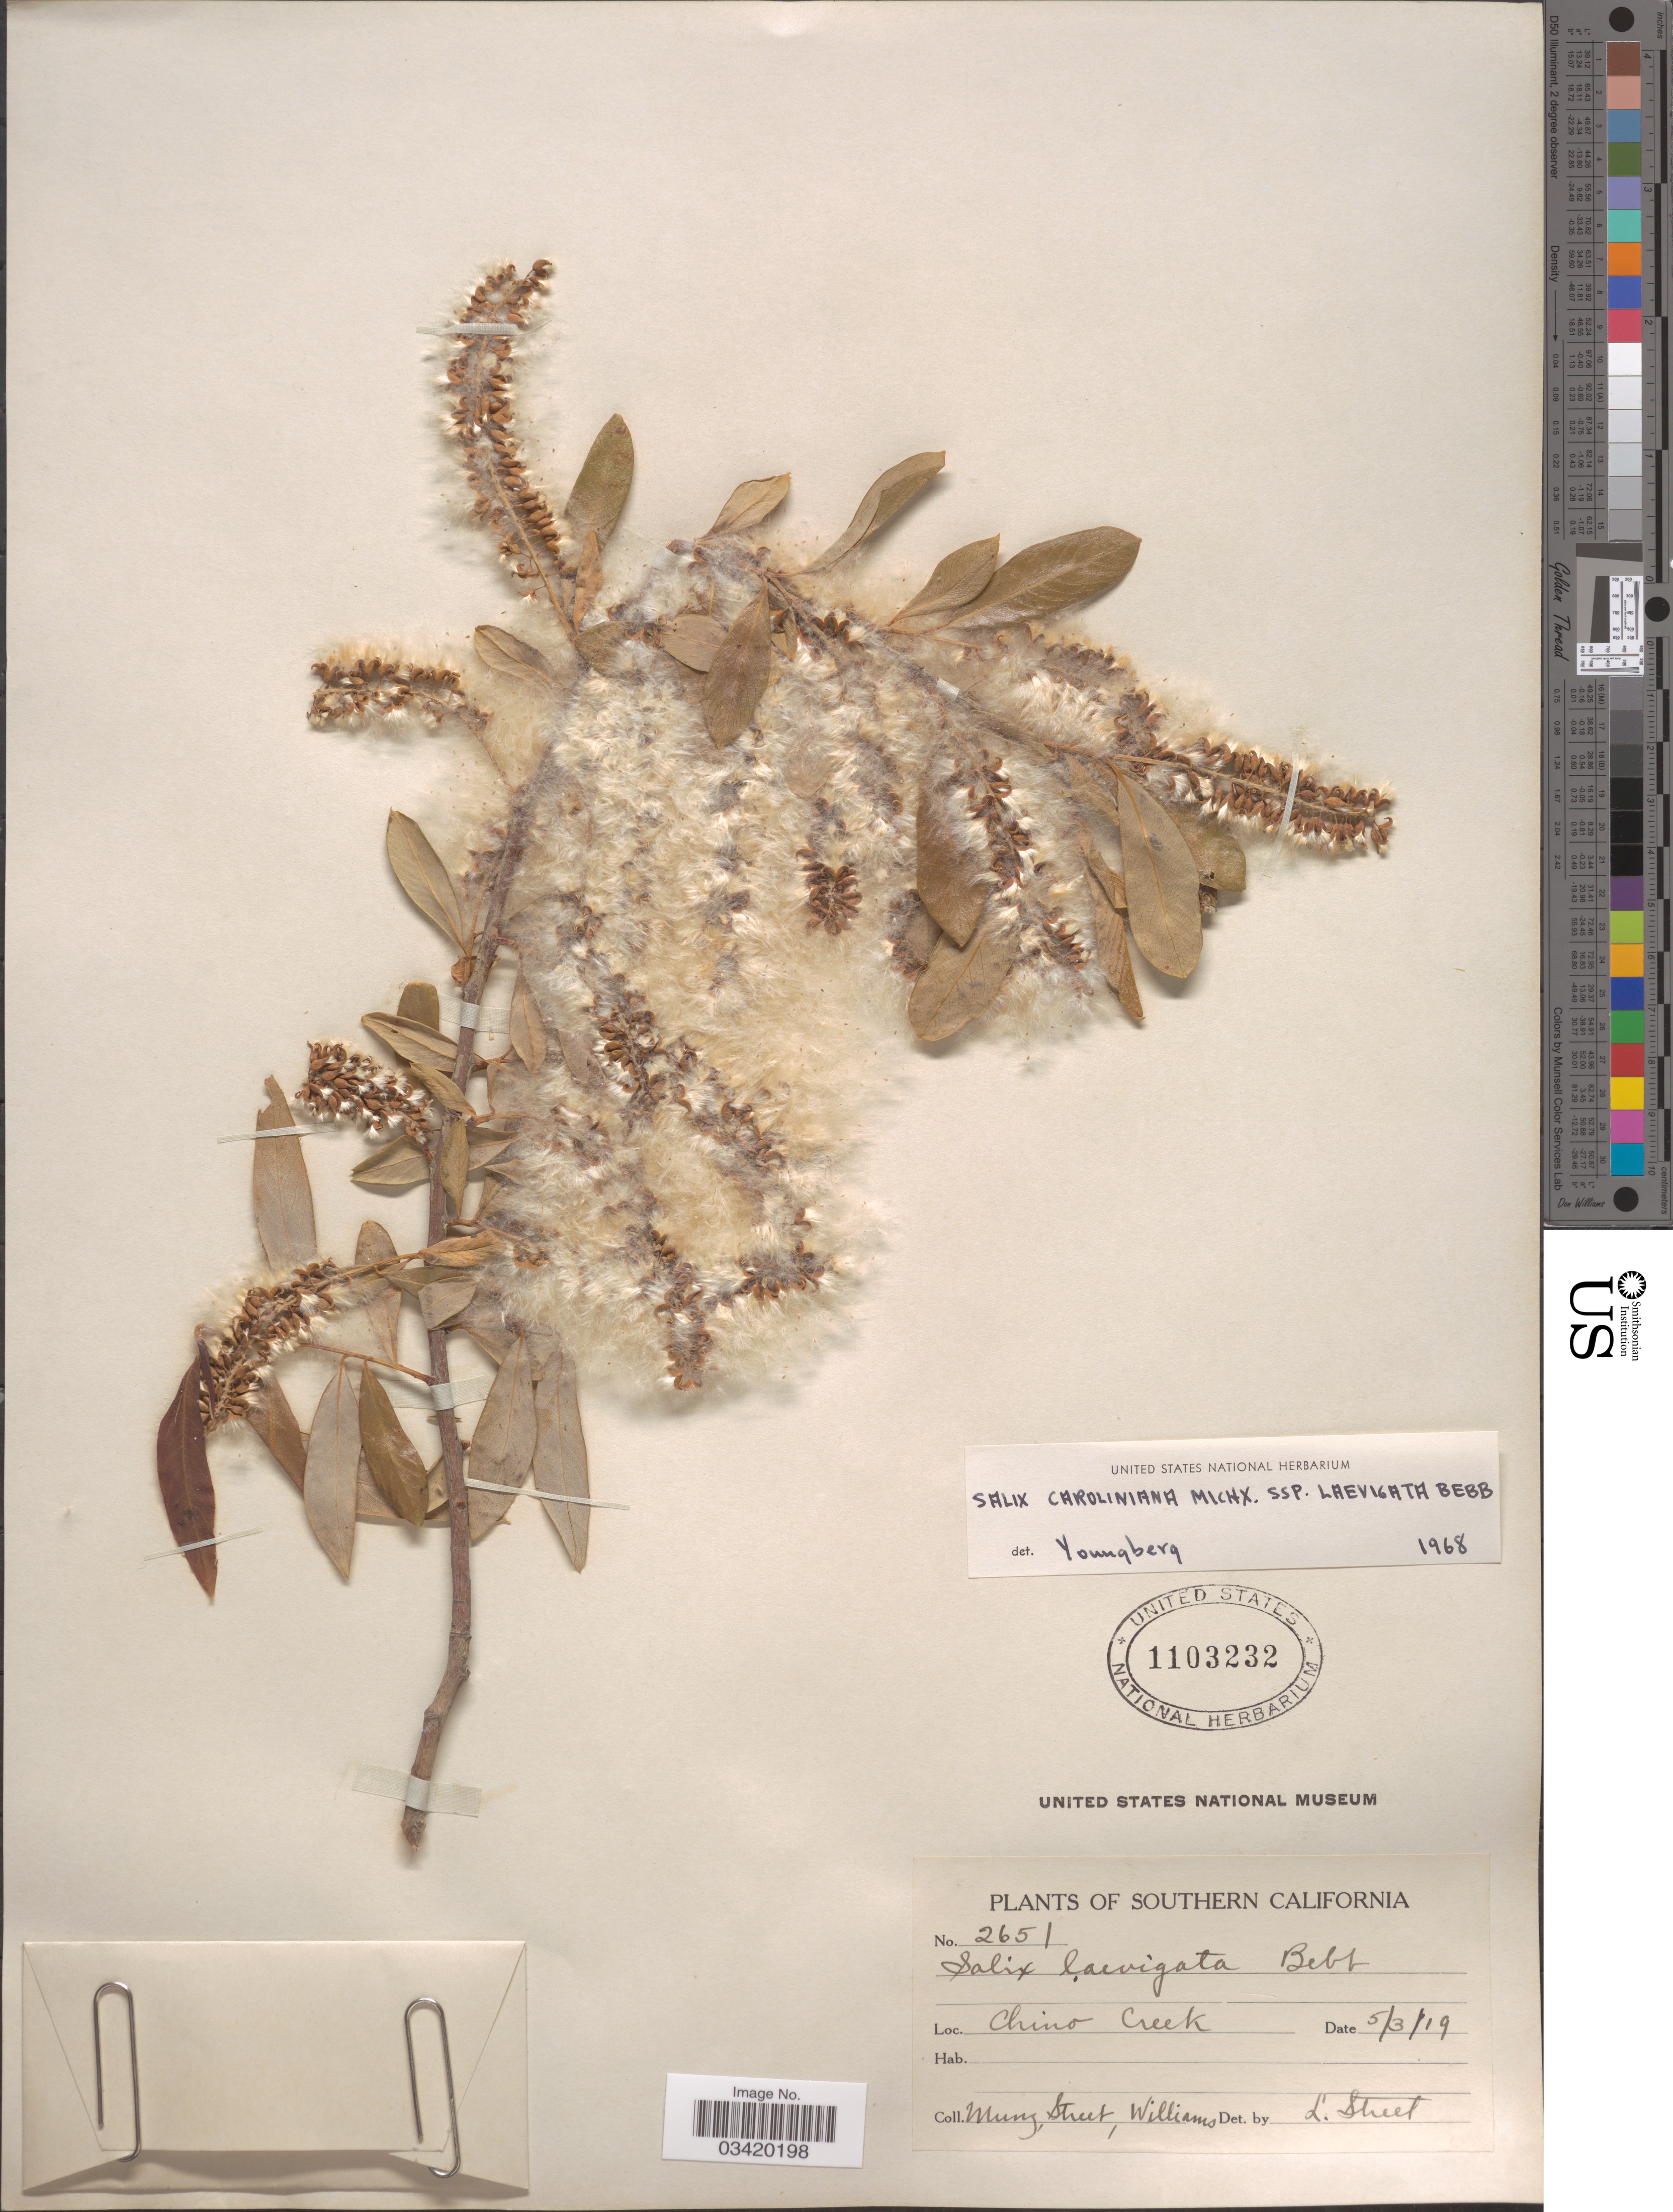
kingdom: Plantae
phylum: Tracheophyta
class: Magnoliopsida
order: Malpighiales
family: Salicaceae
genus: Salix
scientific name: Salix caroliniana subsp. laevigata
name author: Bebb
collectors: -. Munz, -. Street & -- Williams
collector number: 2651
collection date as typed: Transcribed d/m/y: 3/5/19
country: United States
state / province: California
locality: Southern California. Chino Creek.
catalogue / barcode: US 1103232